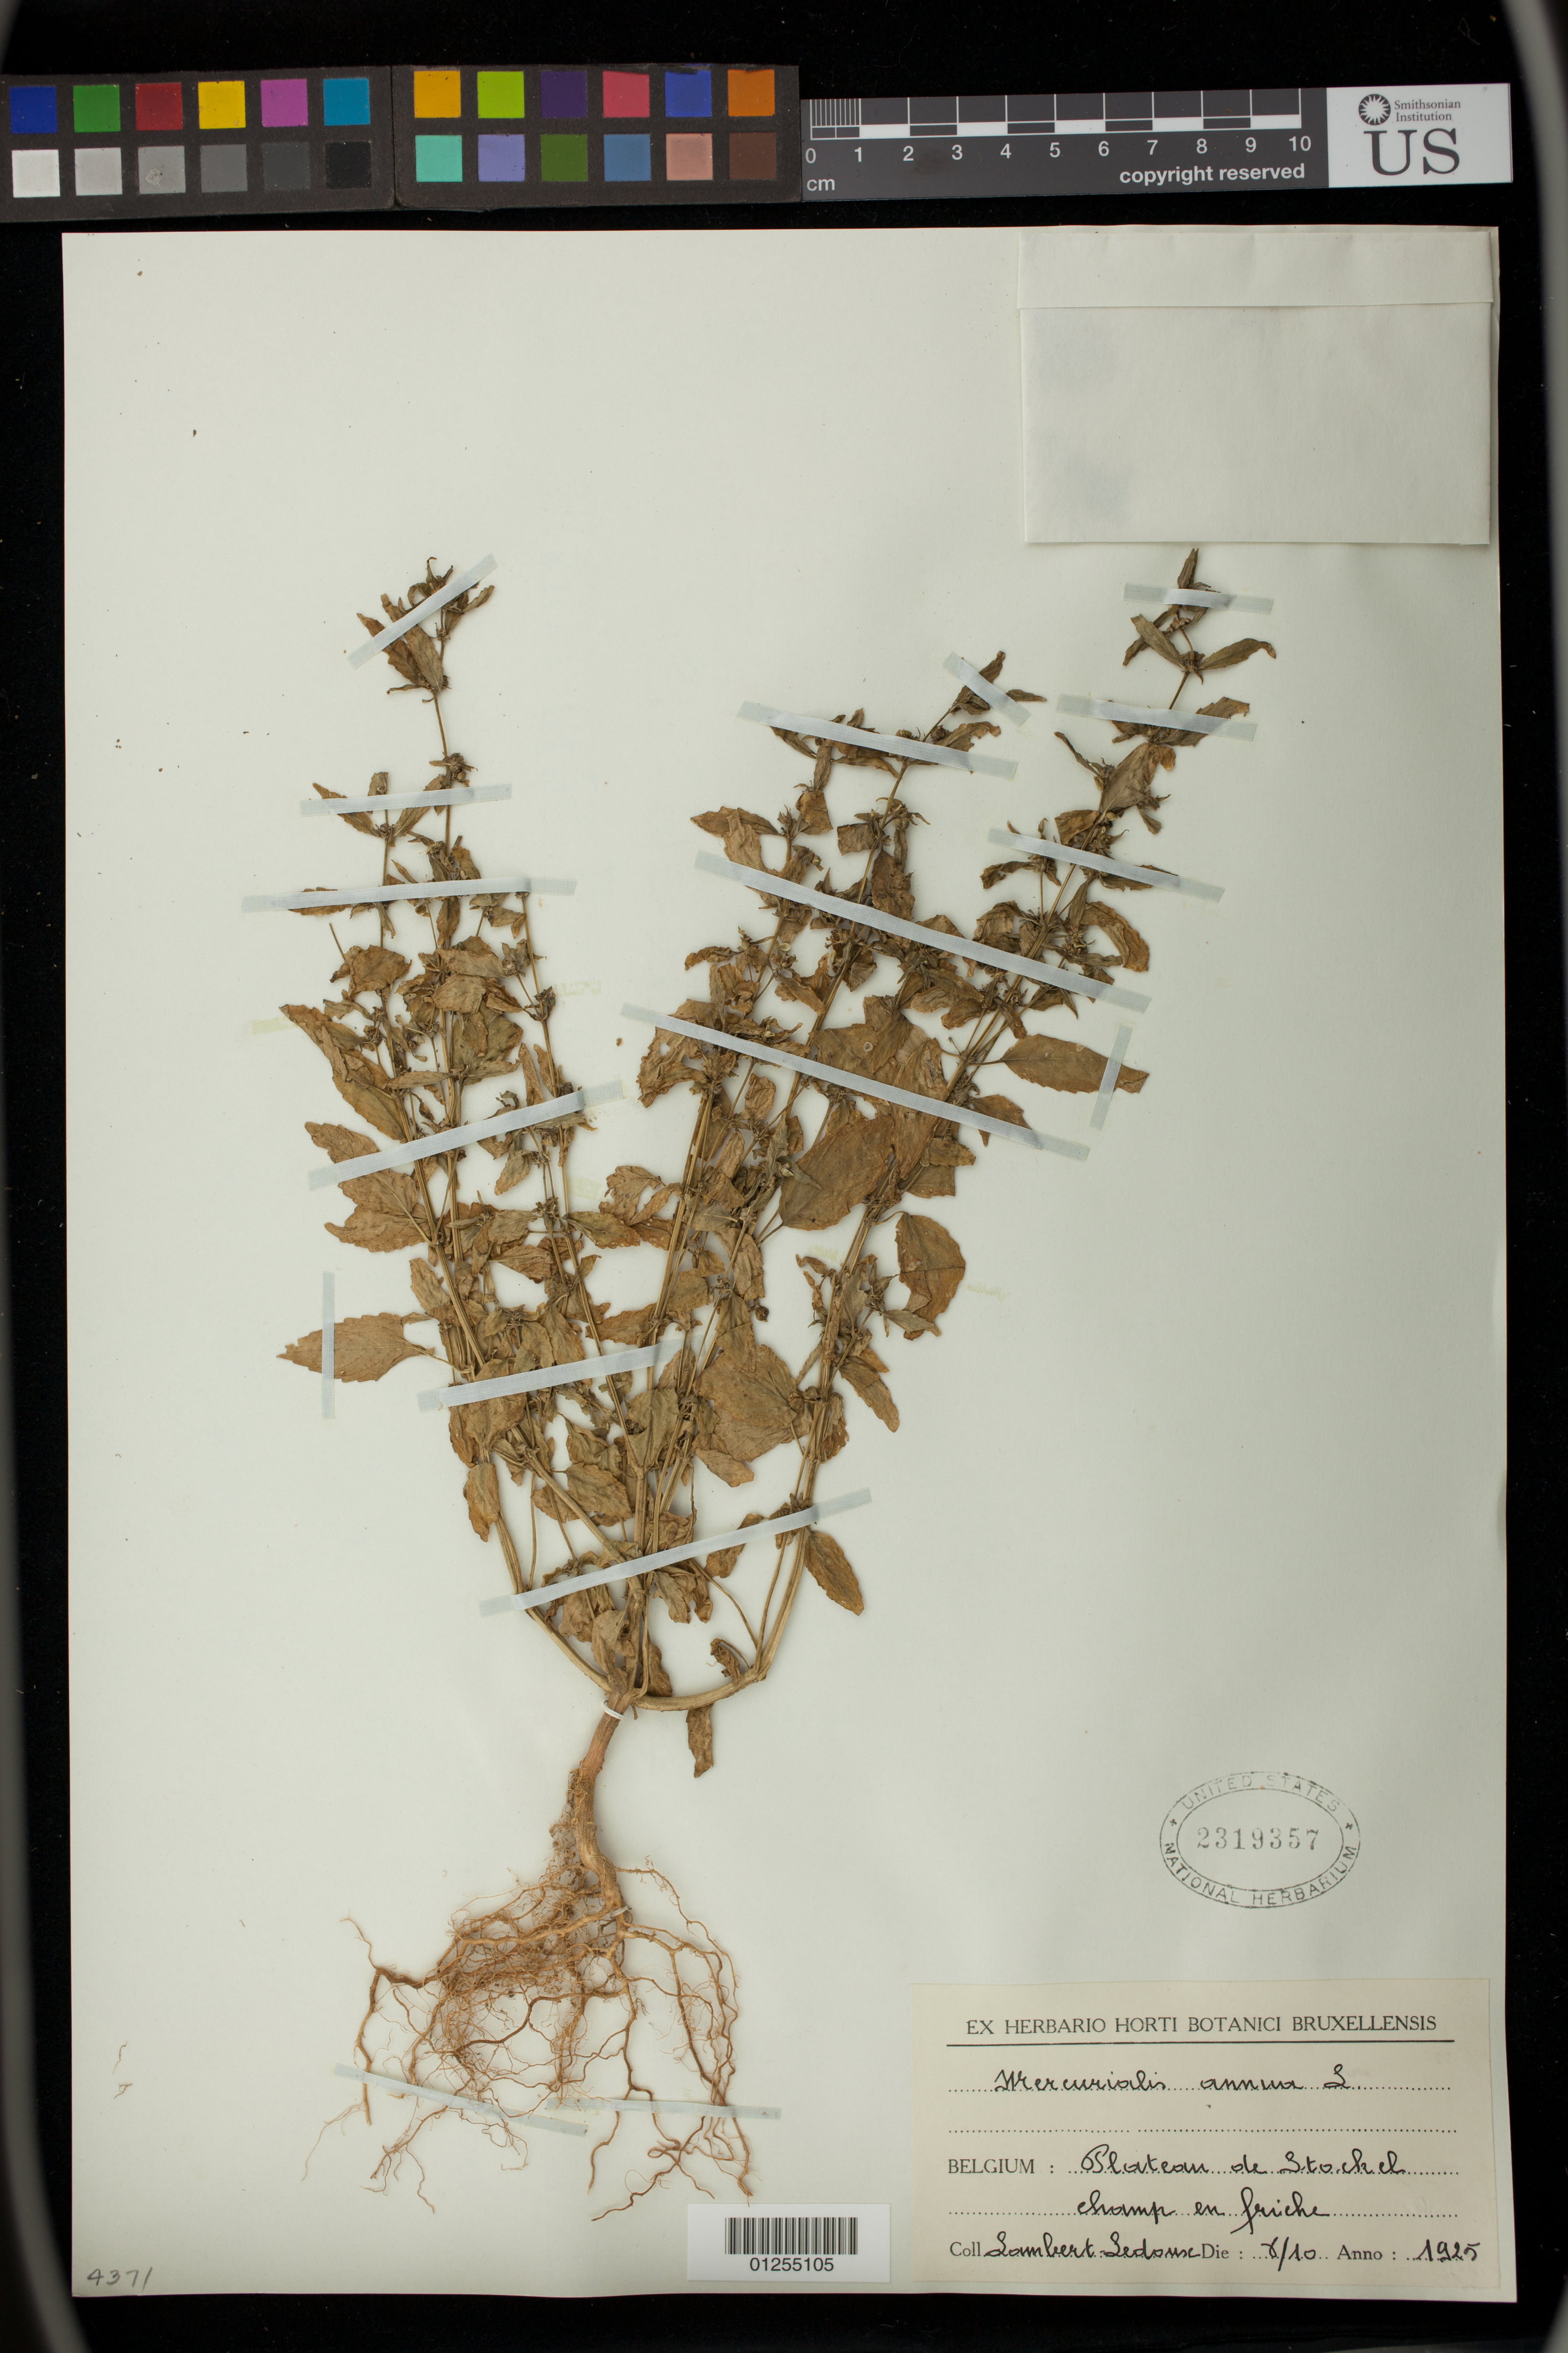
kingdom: Plantae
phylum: Tracheophyta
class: Magnoliopsida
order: Malpighiales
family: Euphorbiaceae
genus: Mercurialis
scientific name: Mercurialis annua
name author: L.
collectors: S. Sedouse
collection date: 1925-10-06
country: Belgium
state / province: Brussels, Capital District of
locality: Plateau de Stockel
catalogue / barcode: US 2319357